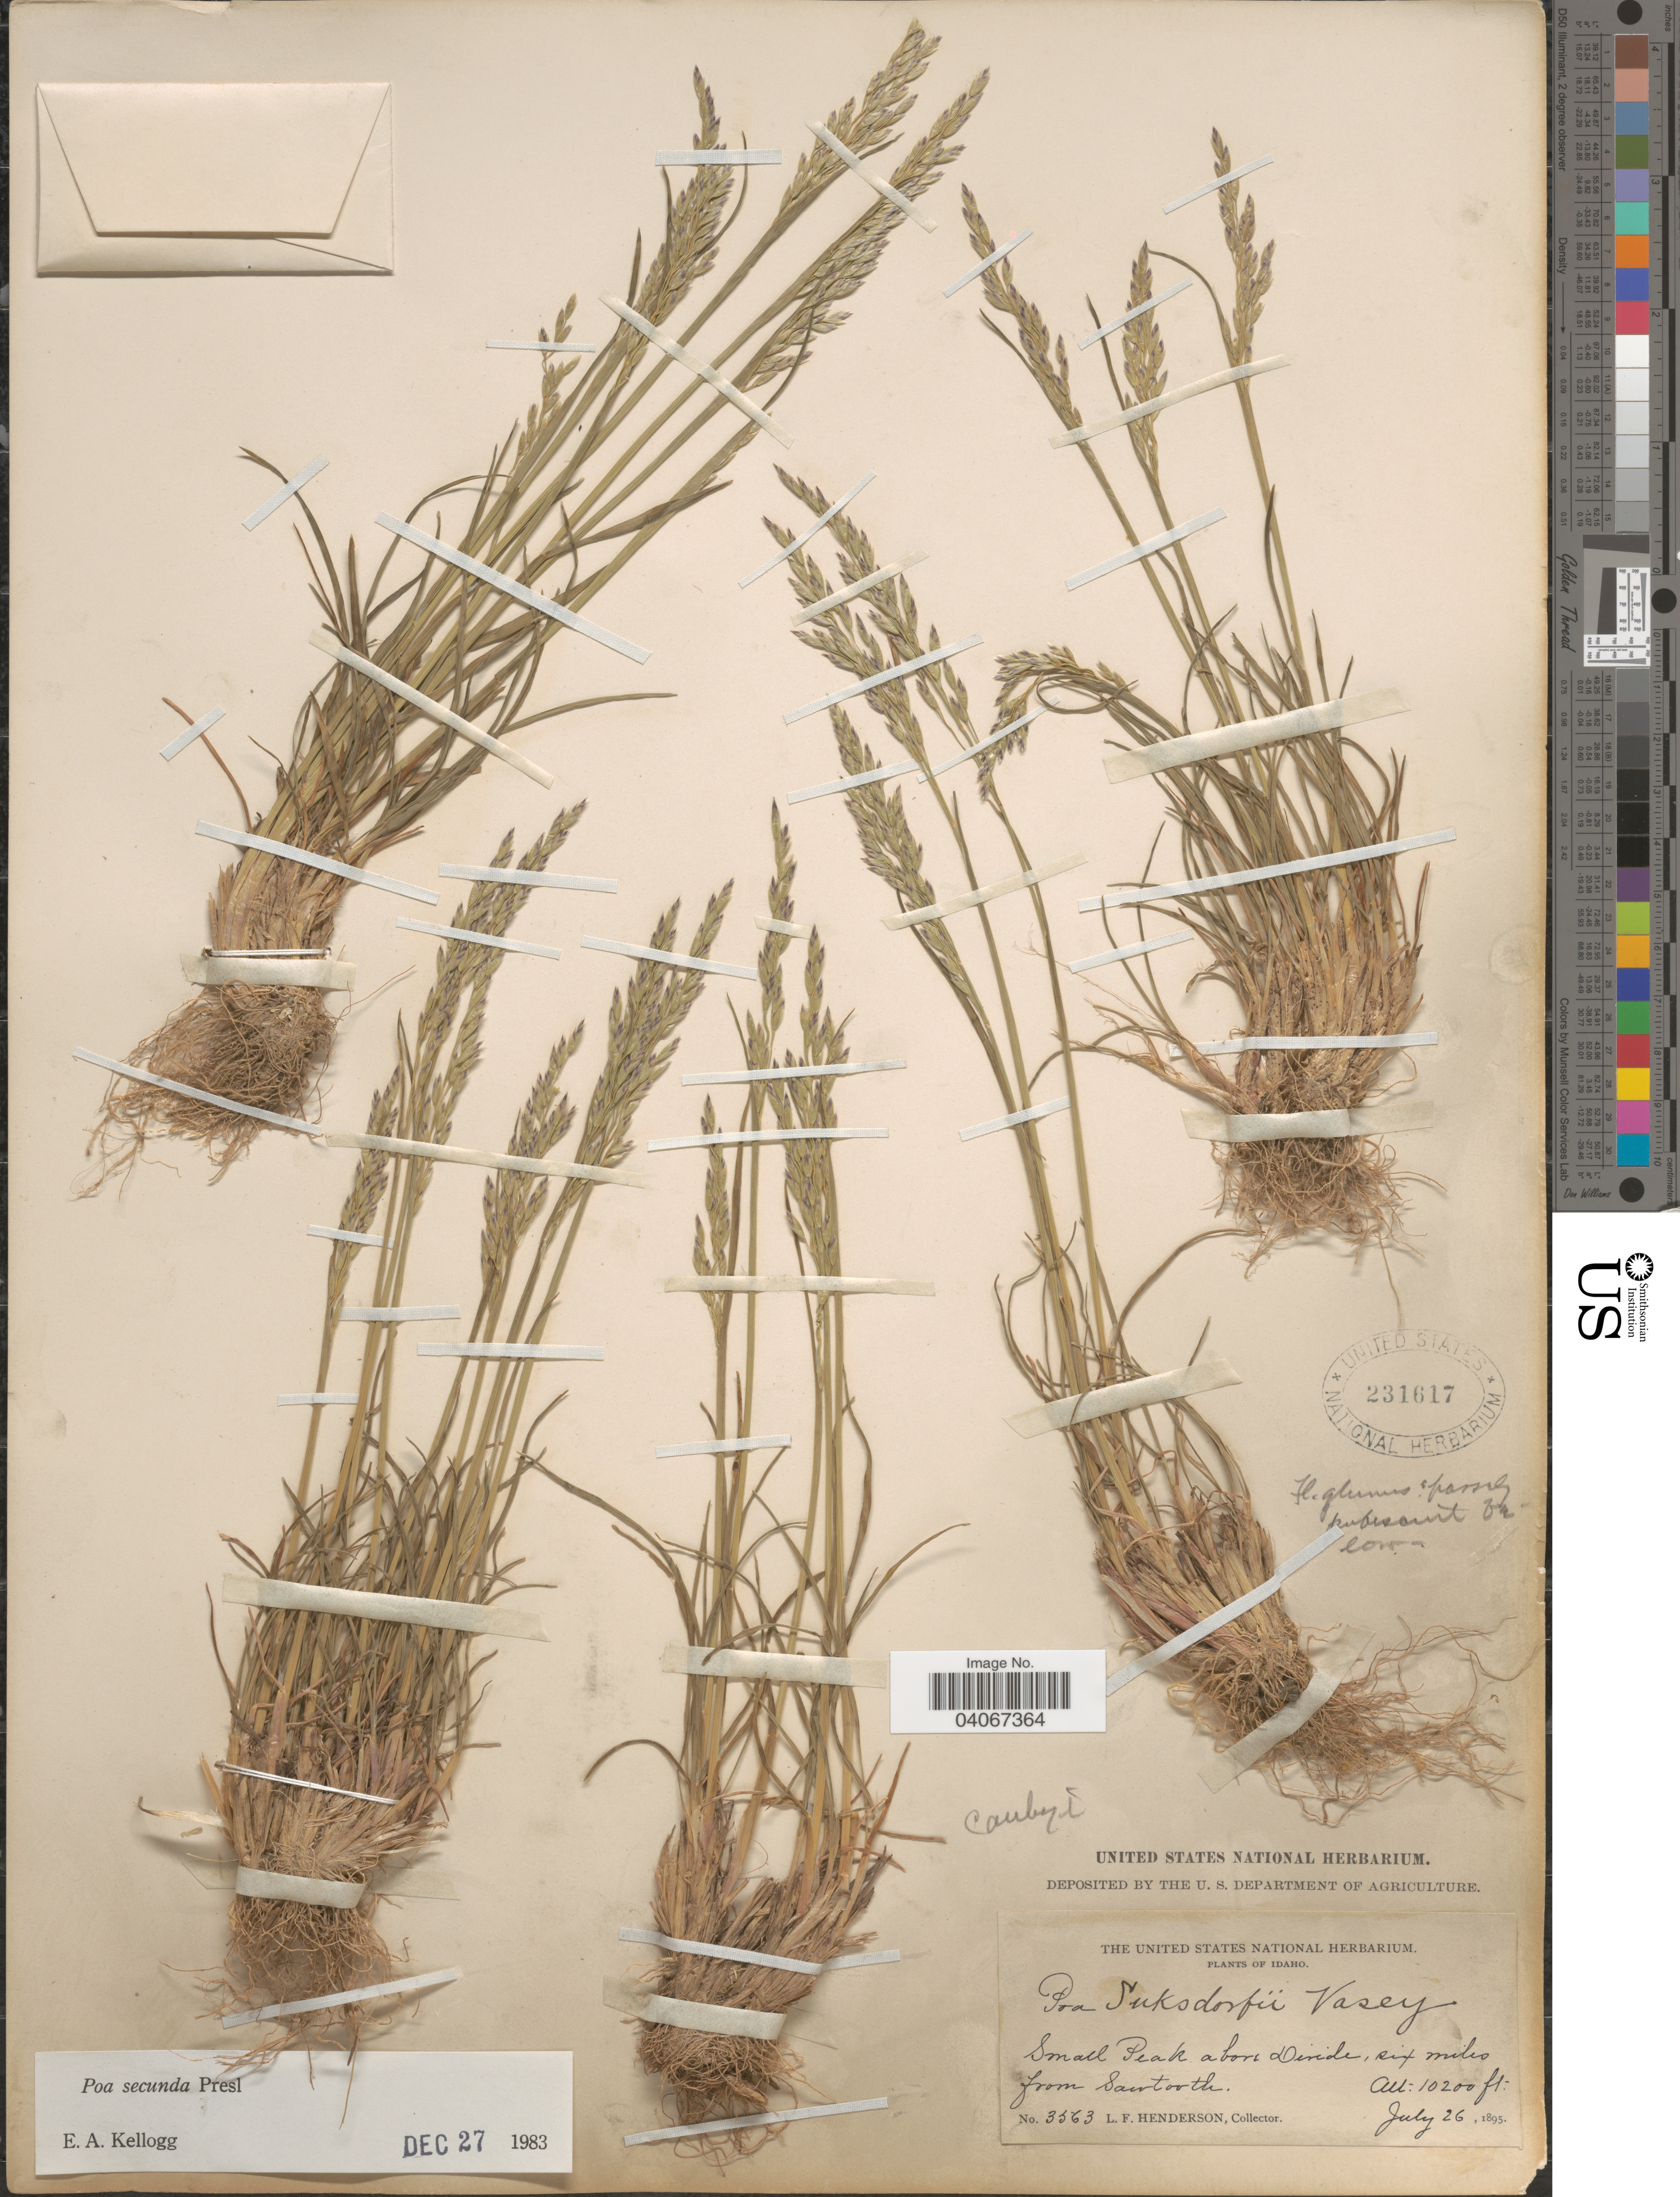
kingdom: Plantae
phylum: Tracheophyta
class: Liliopsida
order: Poales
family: Poaceae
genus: Poa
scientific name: Poa secunda subsp. secunda var. secunda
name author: J. Presl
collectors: L. Henderson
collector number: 3563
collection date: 1895-07-26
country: United States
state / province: Idaho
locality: Small Peak above Divide, six miles from Sawtooth.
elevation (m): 3109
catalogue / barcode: US 231617